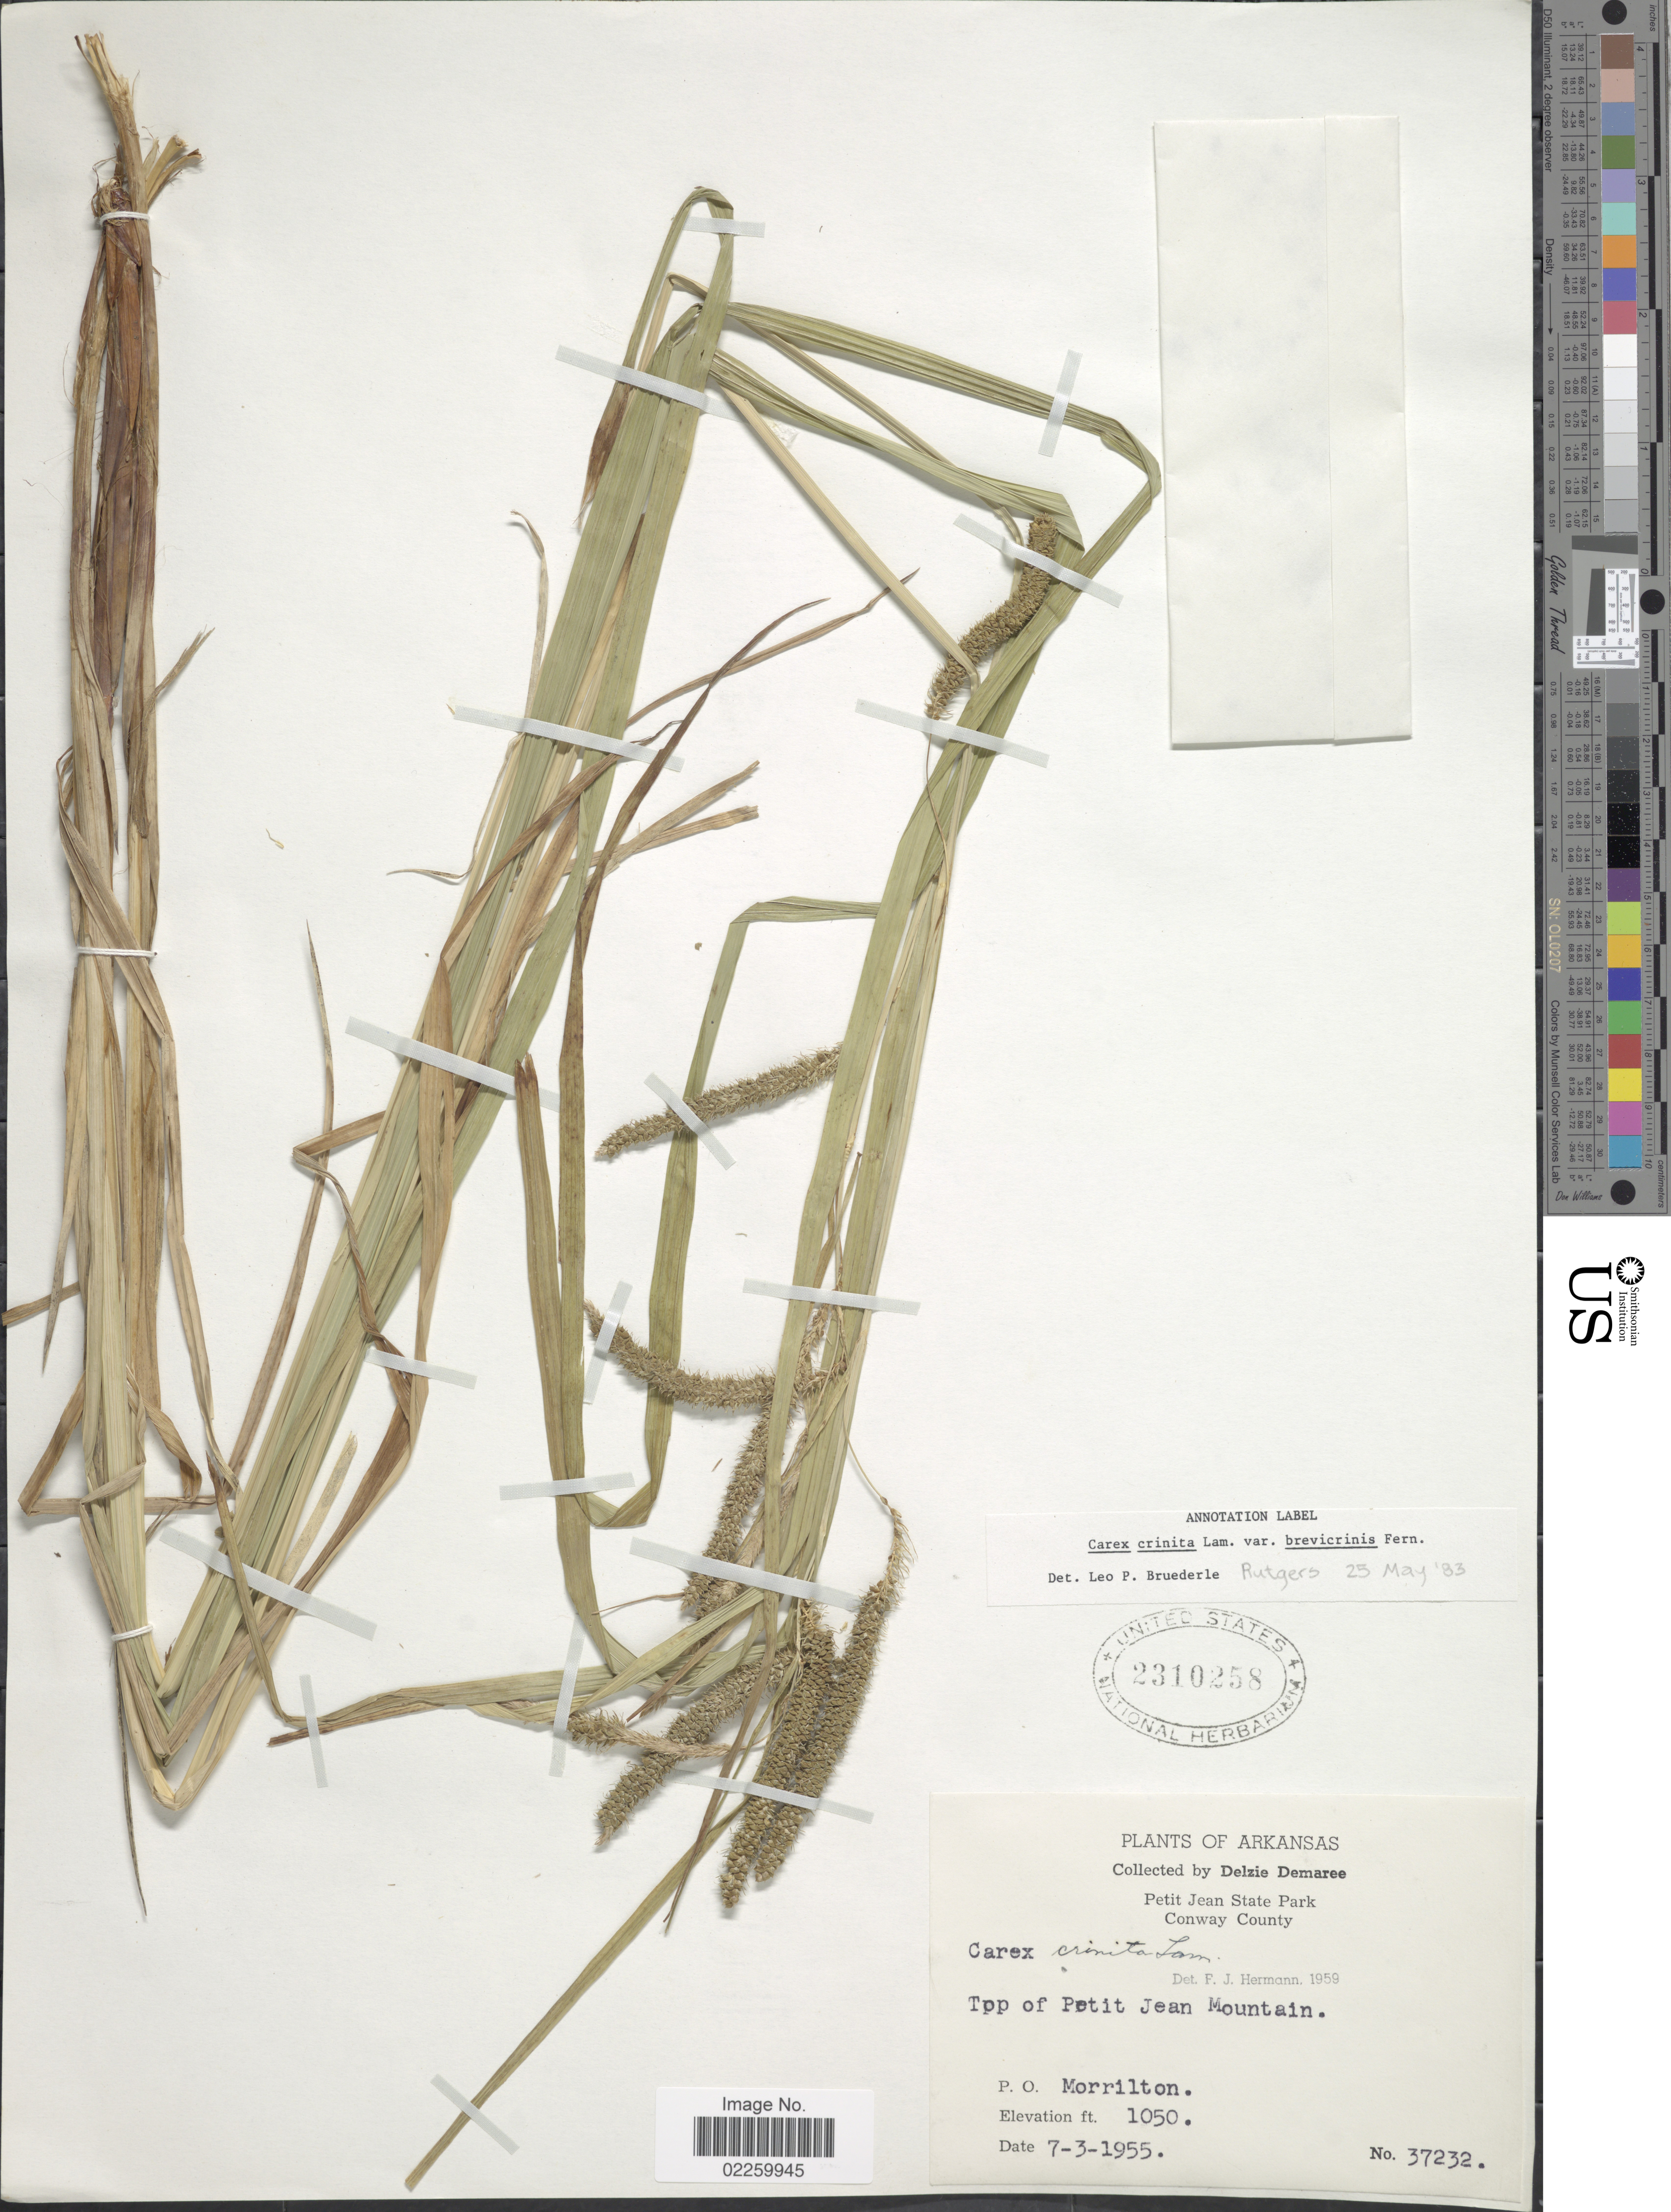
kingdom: Plantae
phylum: Tracheophyta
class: Liliopsida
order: Poales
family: Cyperaceae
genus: Carex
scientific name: Carex crinita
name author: Lam.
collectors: D. Demaree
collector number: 37232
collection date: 1955-07-03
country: United States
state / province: Arkansas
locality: Petit Jean State Park, Conway County, P. O. Morrilton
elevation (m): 320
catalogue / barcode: US 2310258